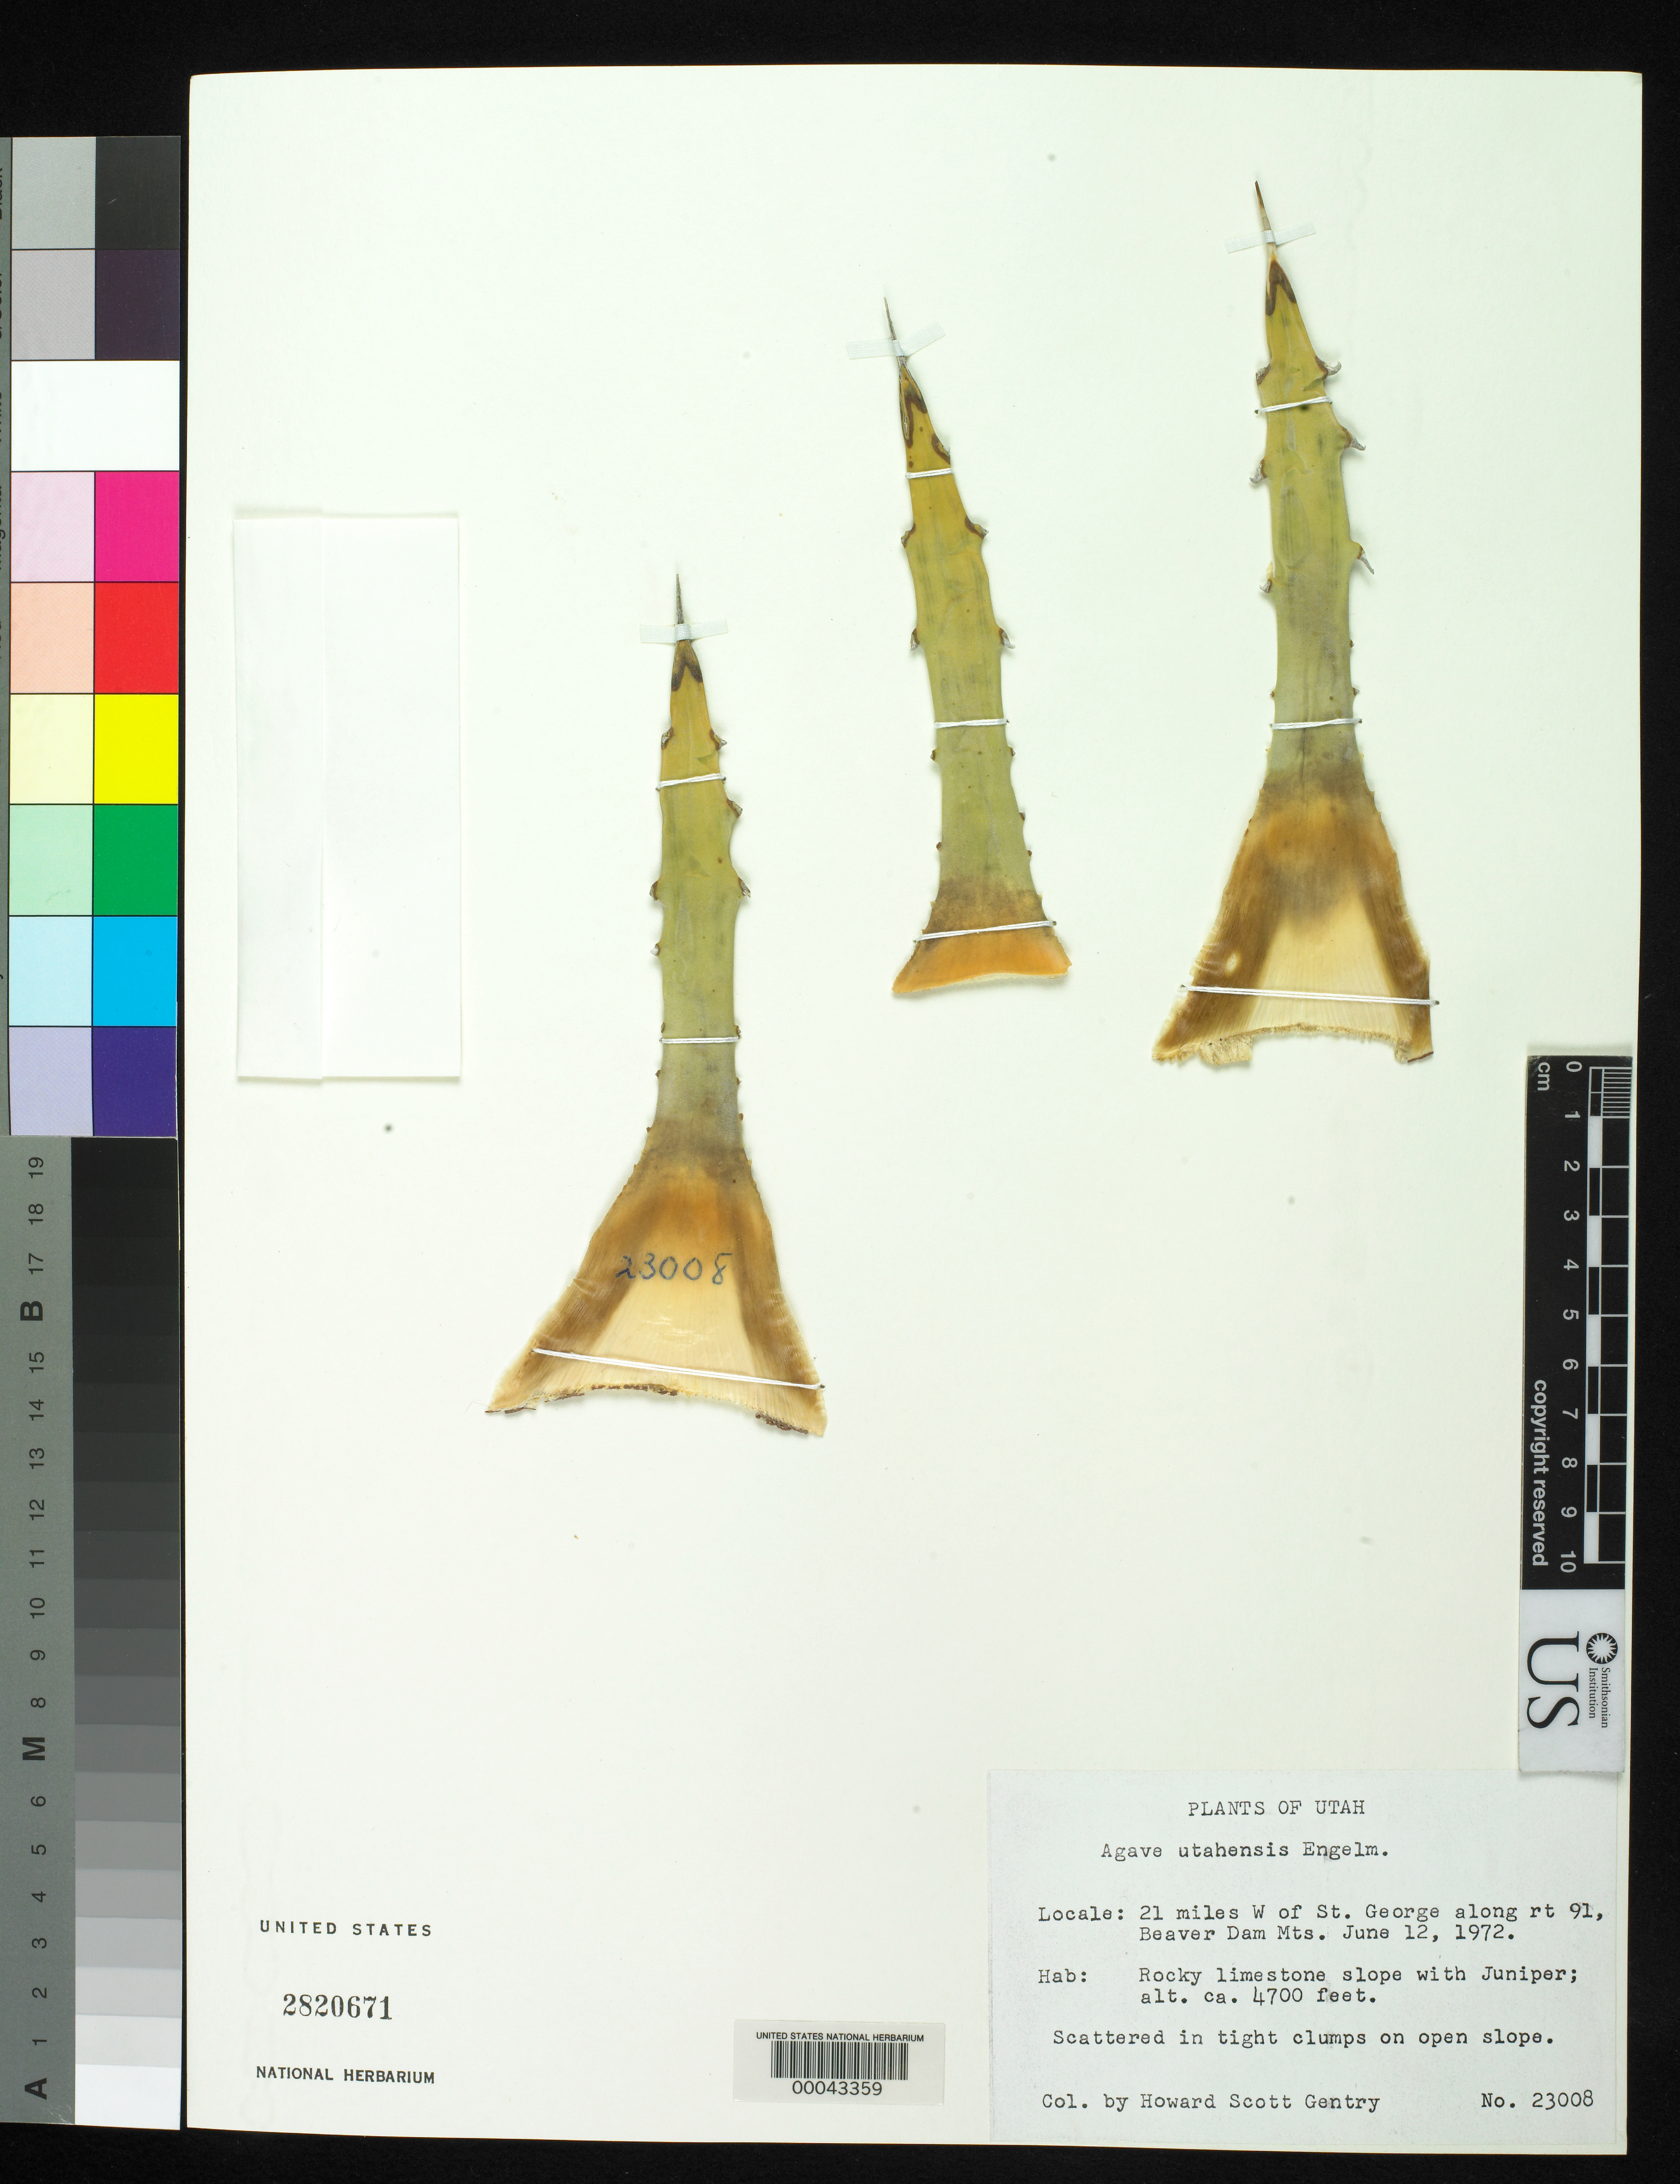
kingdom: Plantae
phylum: Tracheophyta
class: Liliopsida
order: Asparagales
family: Asparagaceae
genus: Agave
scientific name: Agave utahensis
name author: Engelm.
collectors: H. S. Gentry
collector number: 23008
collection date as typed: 12 Jun 1972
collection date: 1972-06-12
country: United States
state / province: Utah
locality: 21 mi w of st george along rt 91, beaver dam mts.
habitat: Rocky limestone slope with juniper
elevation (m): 1433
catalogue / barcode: US 2820671